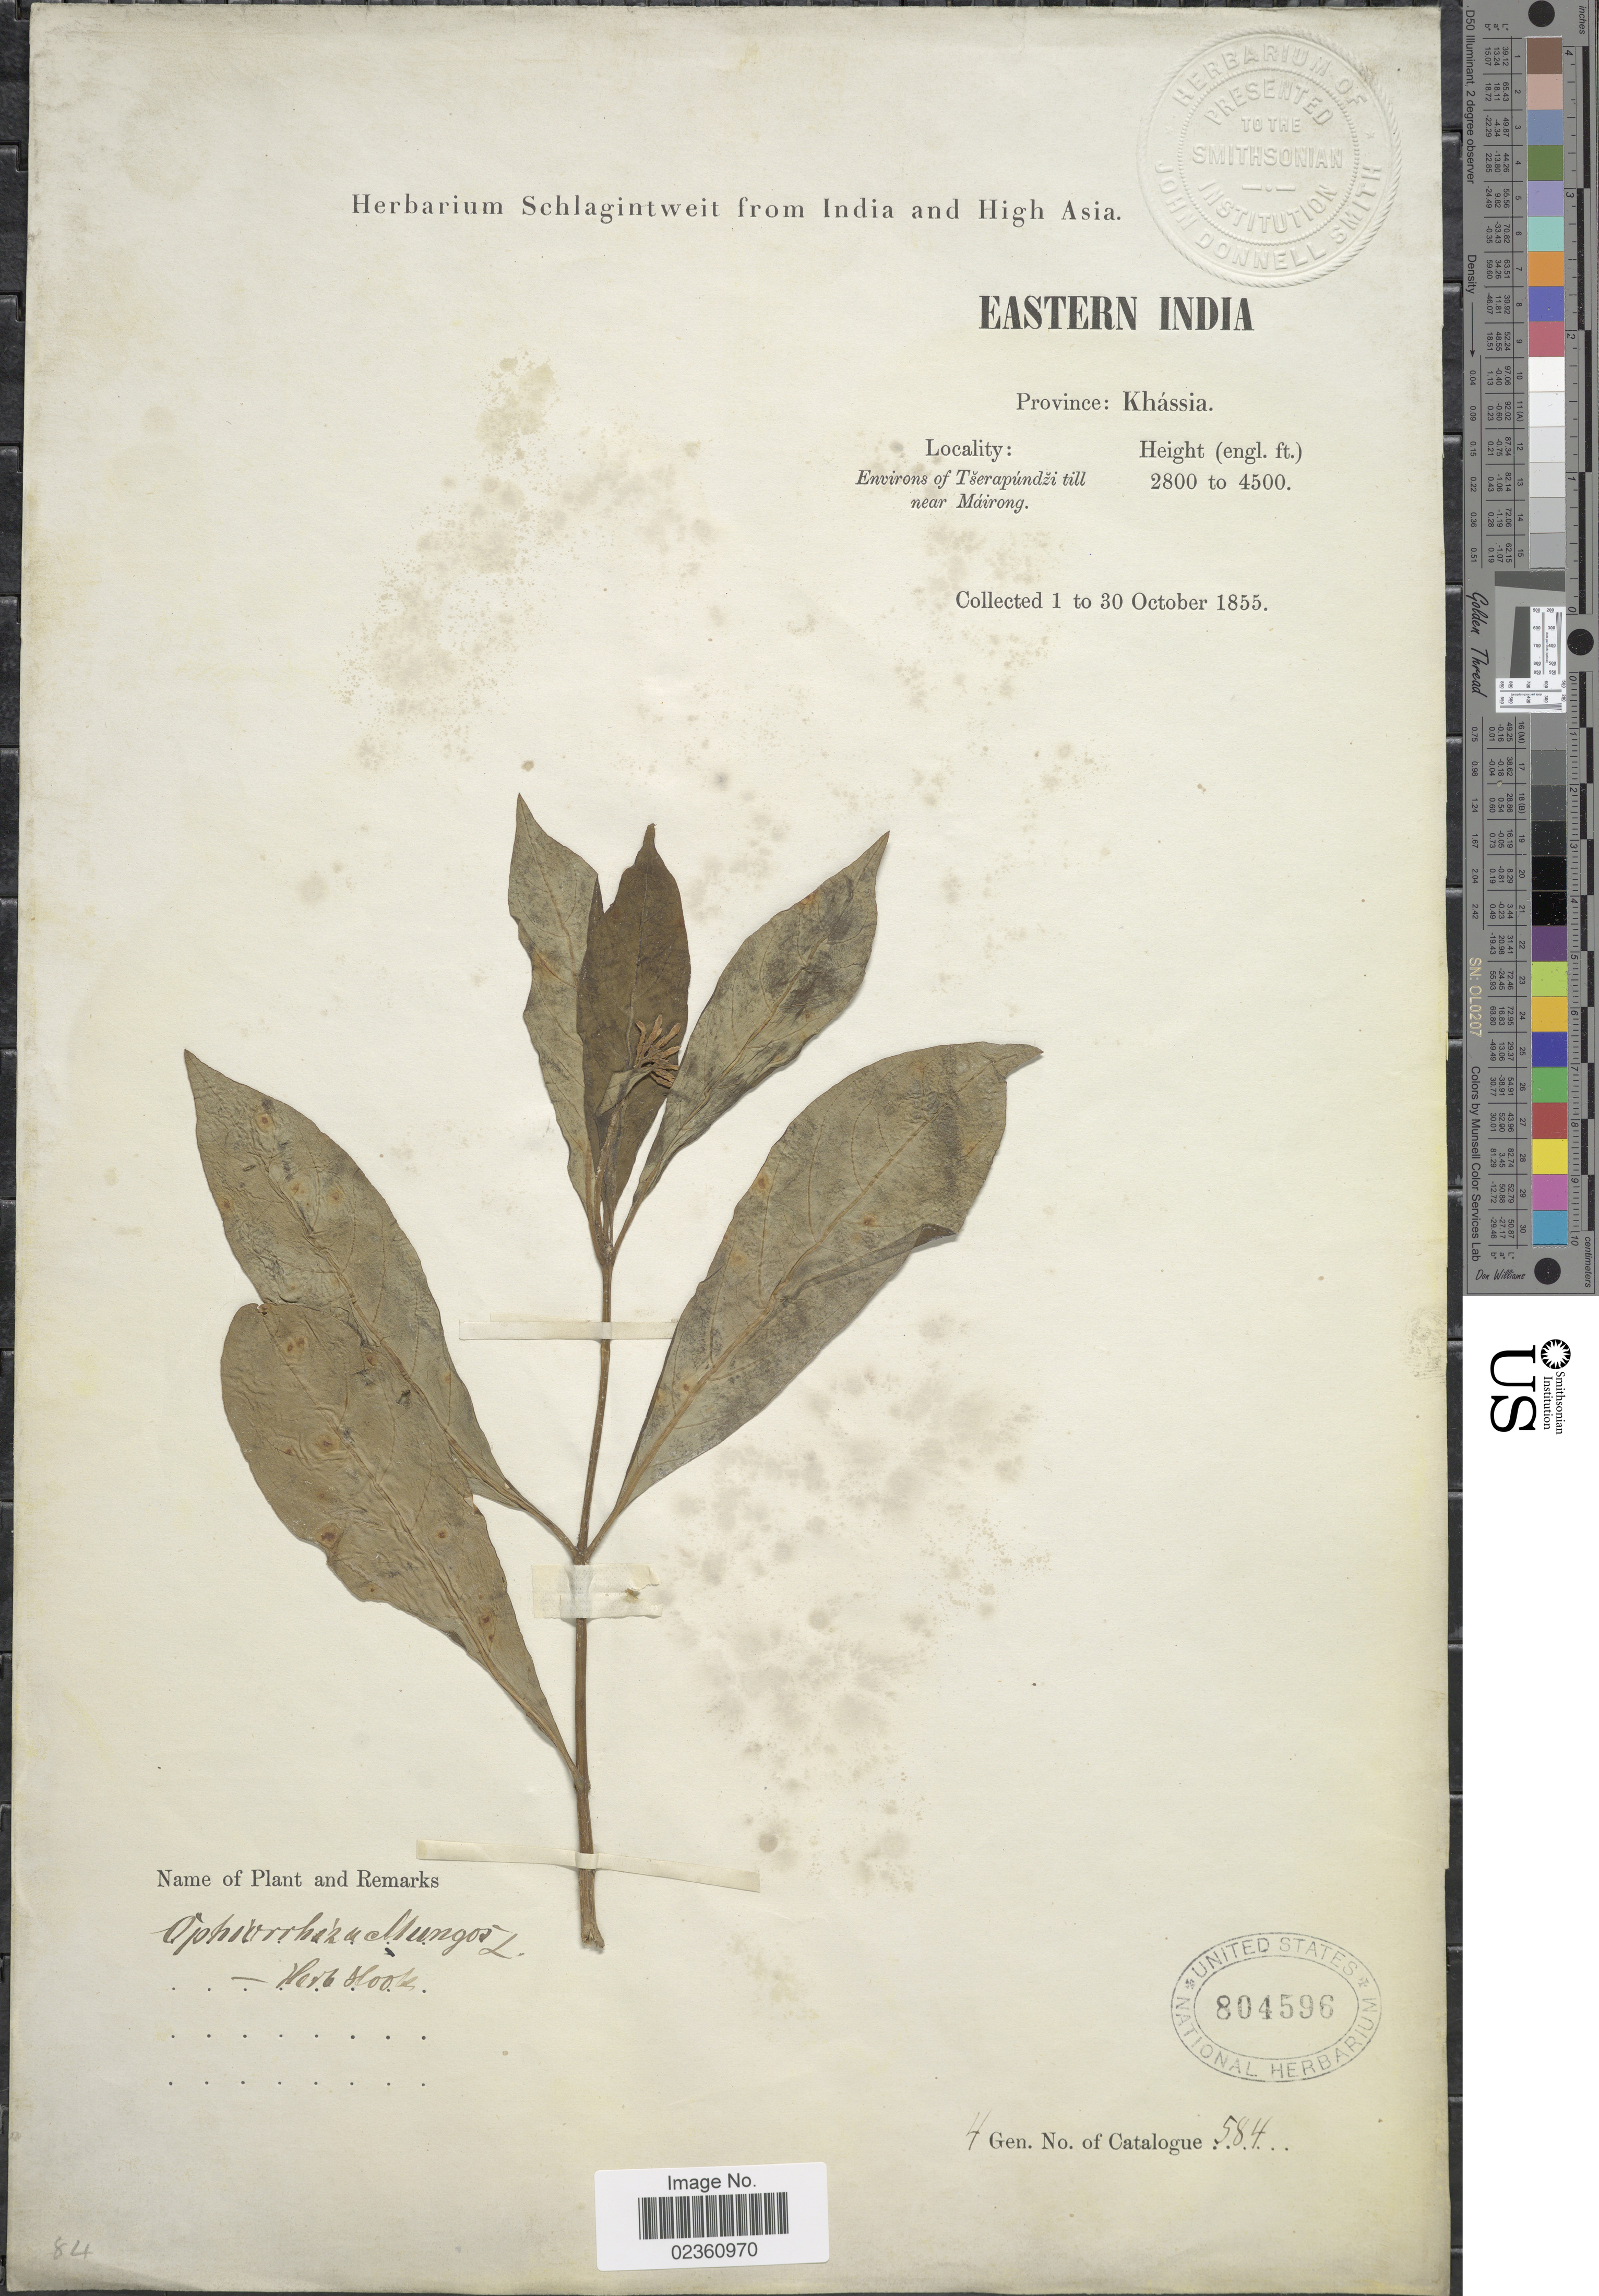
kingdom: Plantae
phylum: Tracheophyta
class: Magnoliopsida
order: Gentianales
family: Rubiaceae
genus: Ophiorrhiza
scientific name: Ophiorrhiza mungos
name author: L.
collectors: ex herb. Schlagintweit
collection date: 1855-10-01/1855-10-30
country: India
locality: Eastern India, Province: Khássia, Environs of Tserapúndzi till near Máirong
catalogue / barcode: US 804596